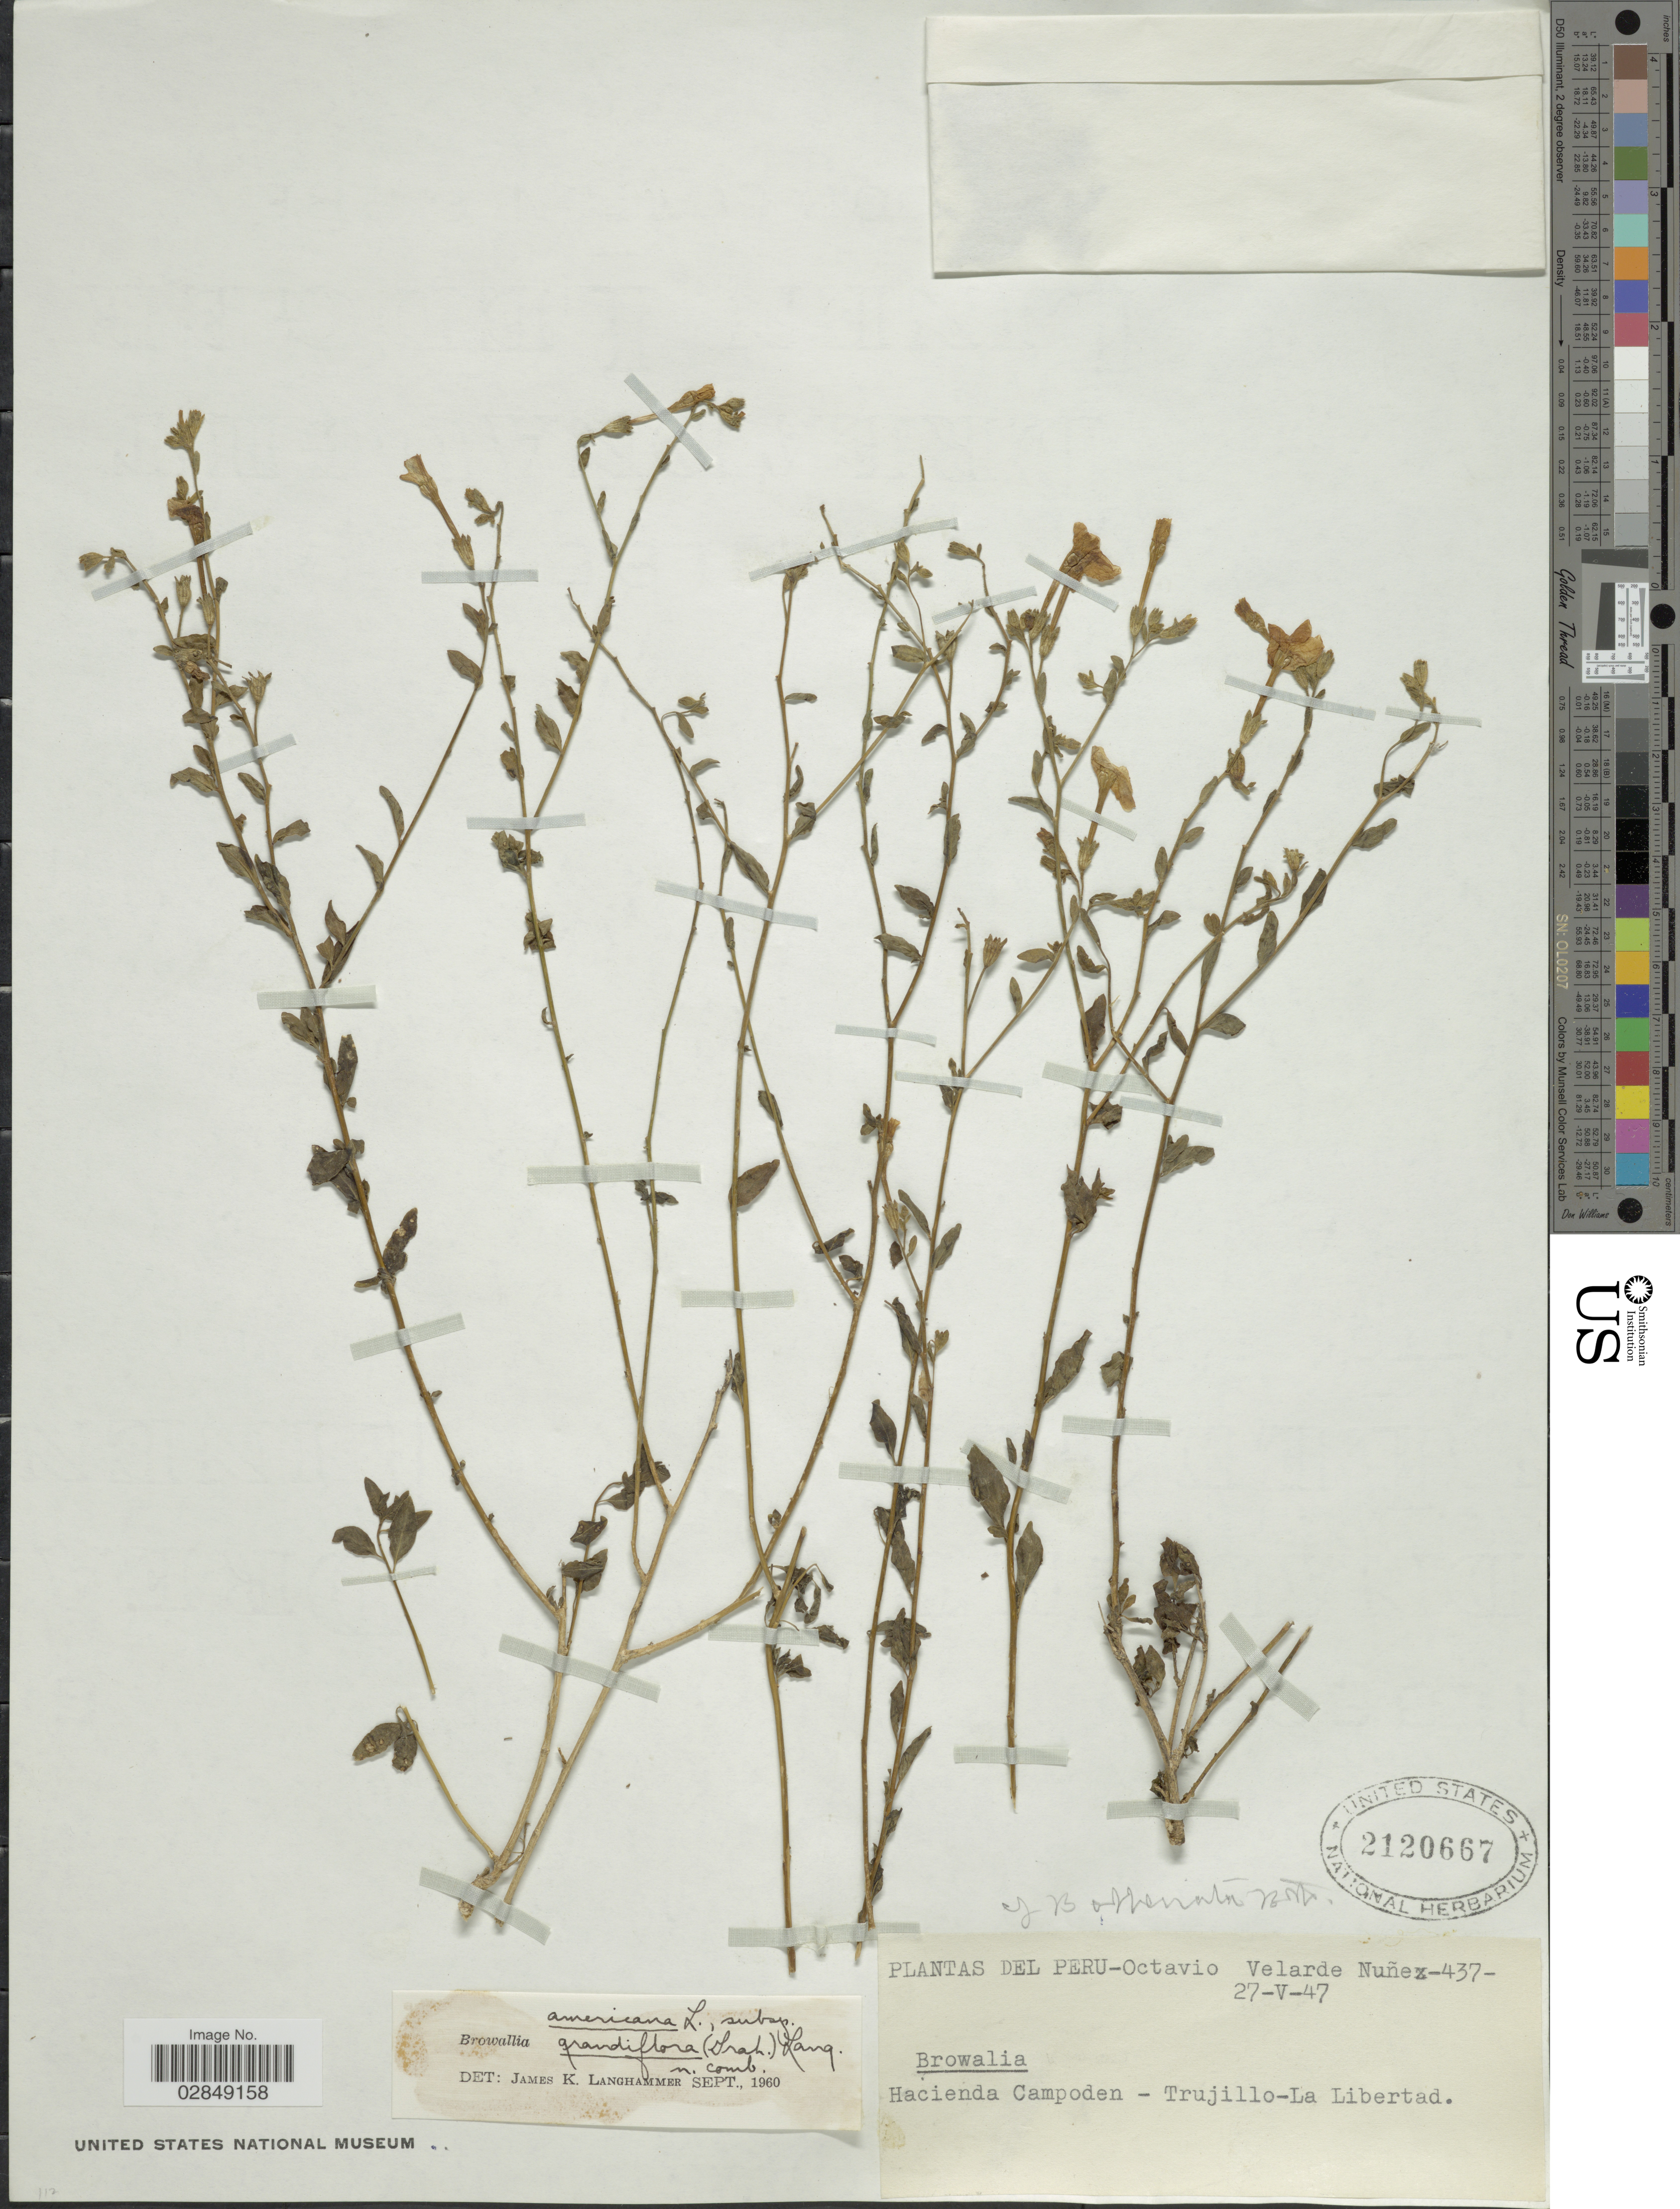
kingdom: Plantae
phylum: Tracheophyta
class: Magnoliopsida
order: Solanales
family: Solanaceae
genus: Browallia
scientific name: Browallia americana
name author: L.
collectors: O. Velarde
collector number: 437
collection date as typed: Transcribed d/m/y: 27/5/47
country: Peru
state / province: La Libertad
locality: Hacienda Campoden-Trujillo.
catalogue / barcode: US 2120667